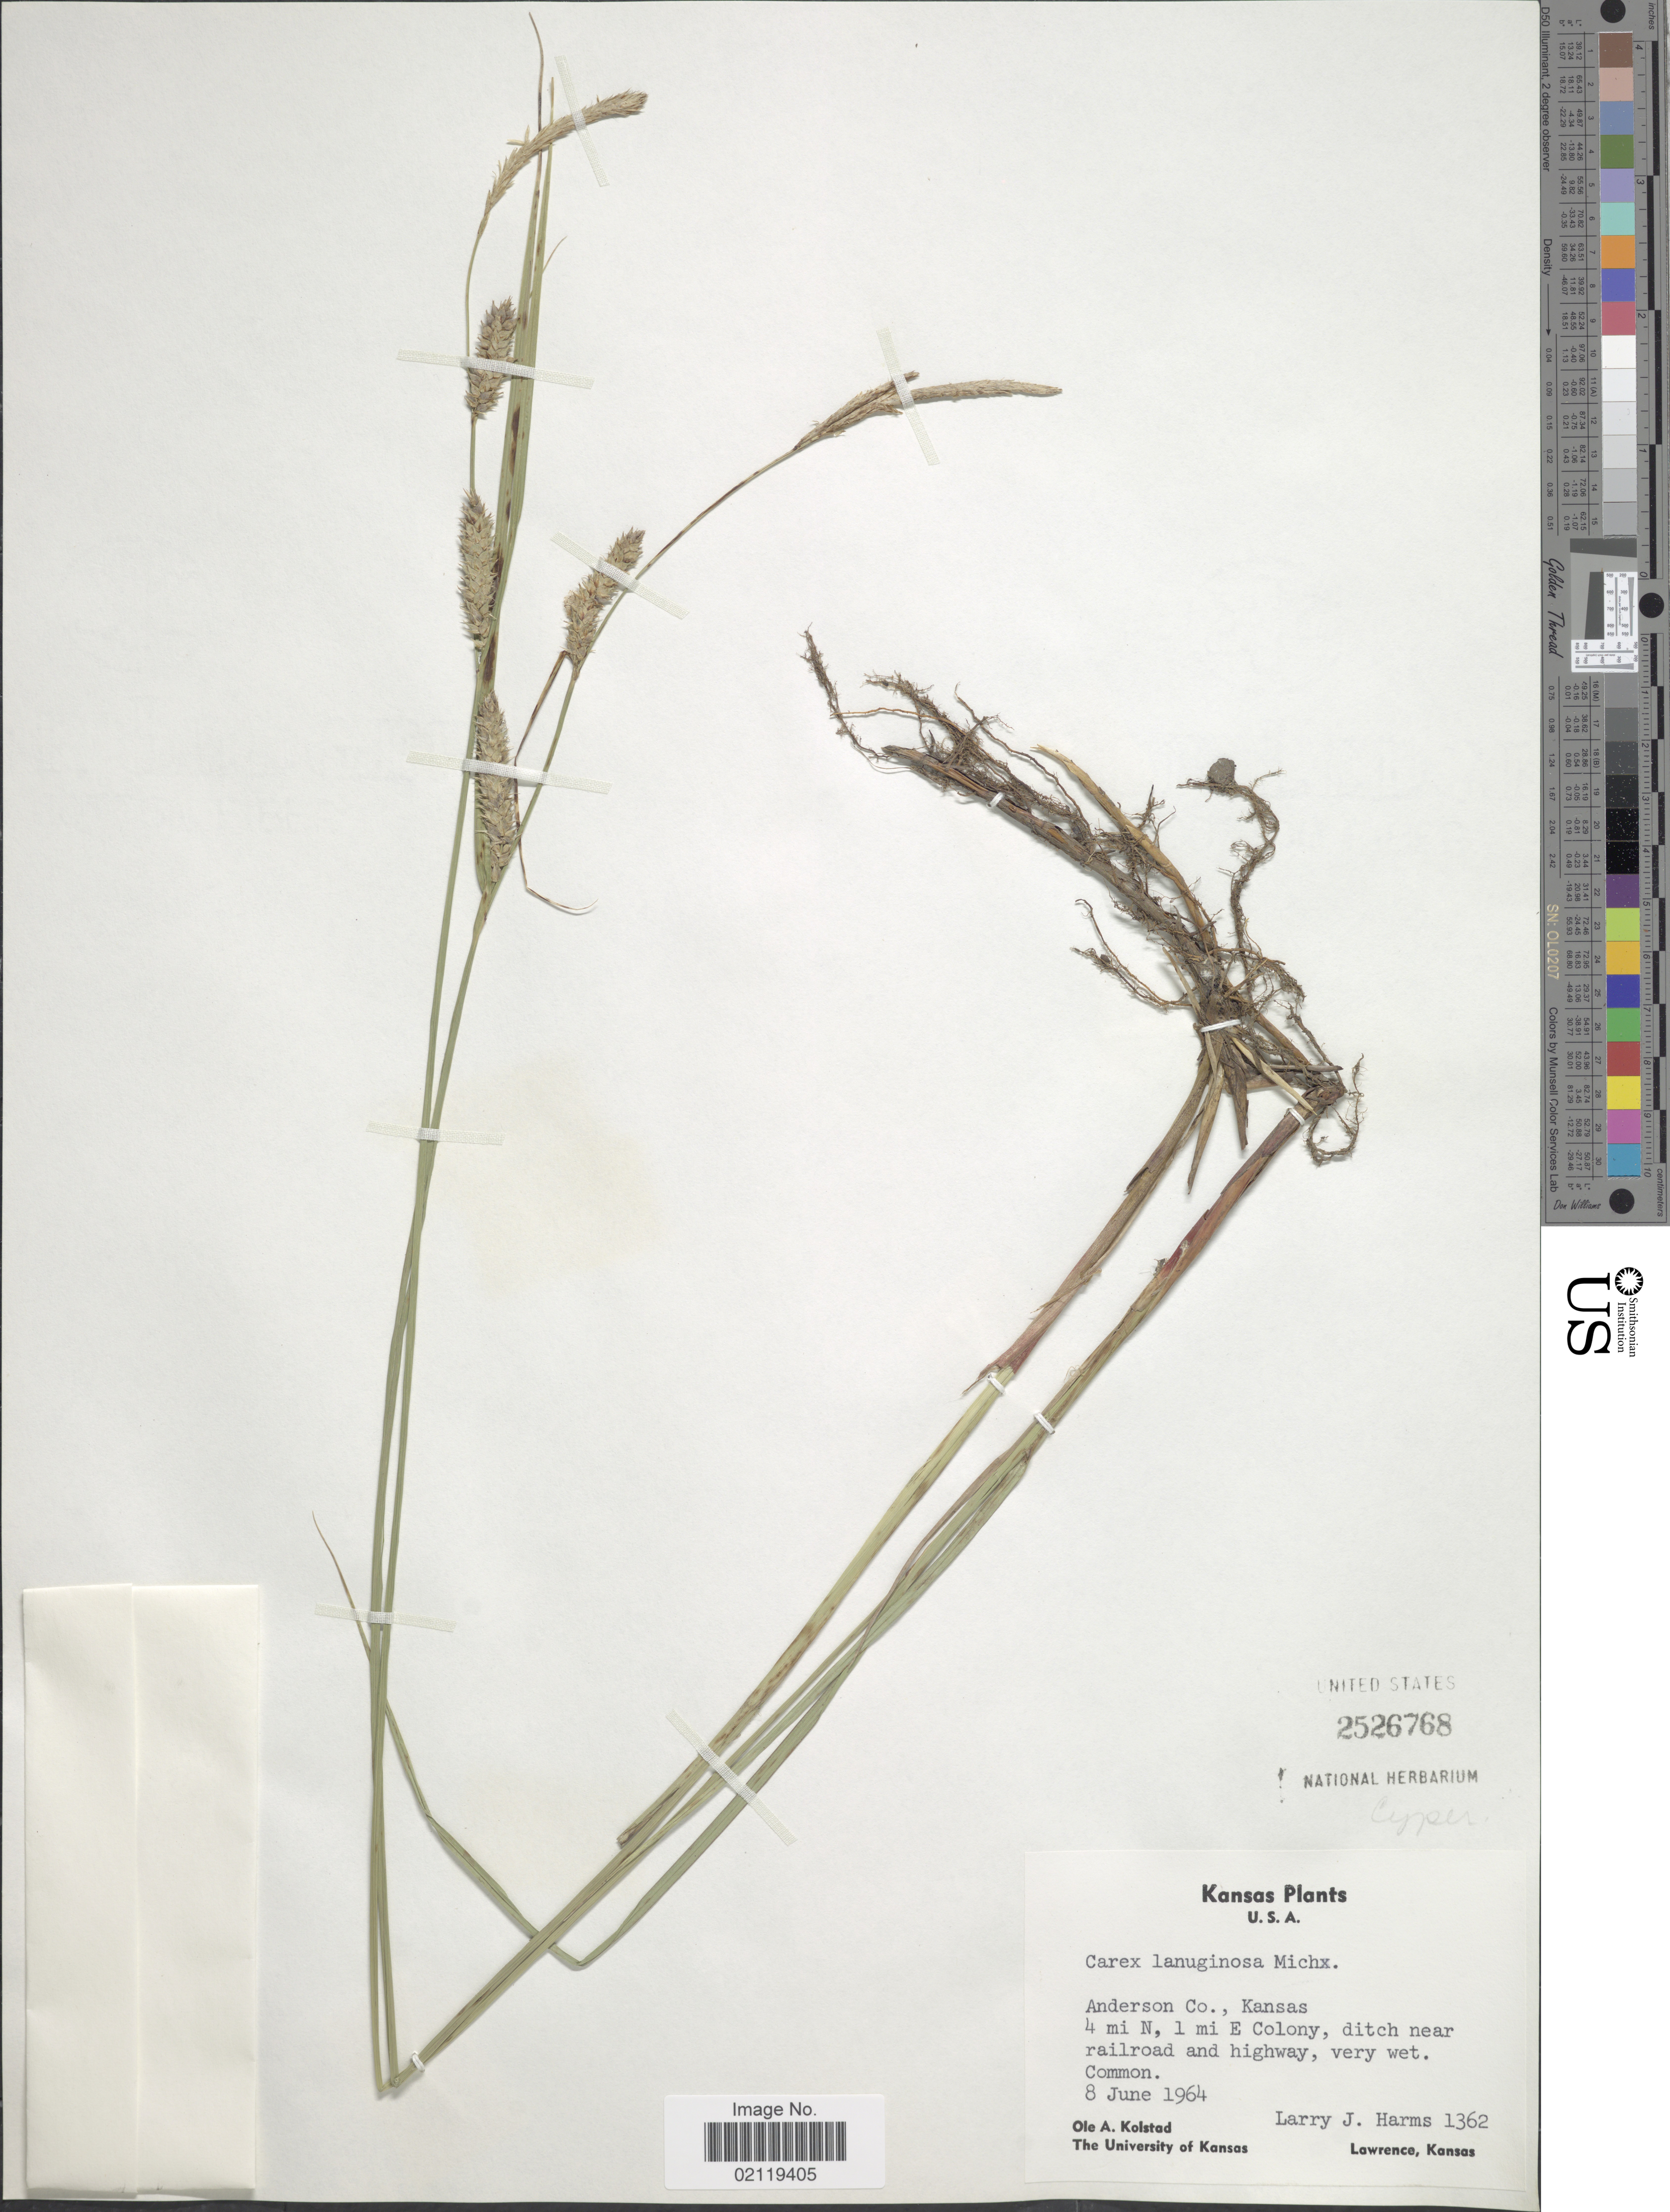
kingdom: Plantae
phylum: Tracheophyta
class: Liliopsida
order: Poales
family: Cyperaceae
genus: Carex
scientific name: Carex pellita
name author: Muhl. ex Willd.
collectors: L. Harms & O. Kolstad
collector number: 1362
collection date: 1964-06-08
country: United States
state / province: Kansas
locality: U.S.A. Anderson Co., 4 mi N, 1 mi E Colony, ditch near railroad and highway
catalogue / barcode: US 2526768